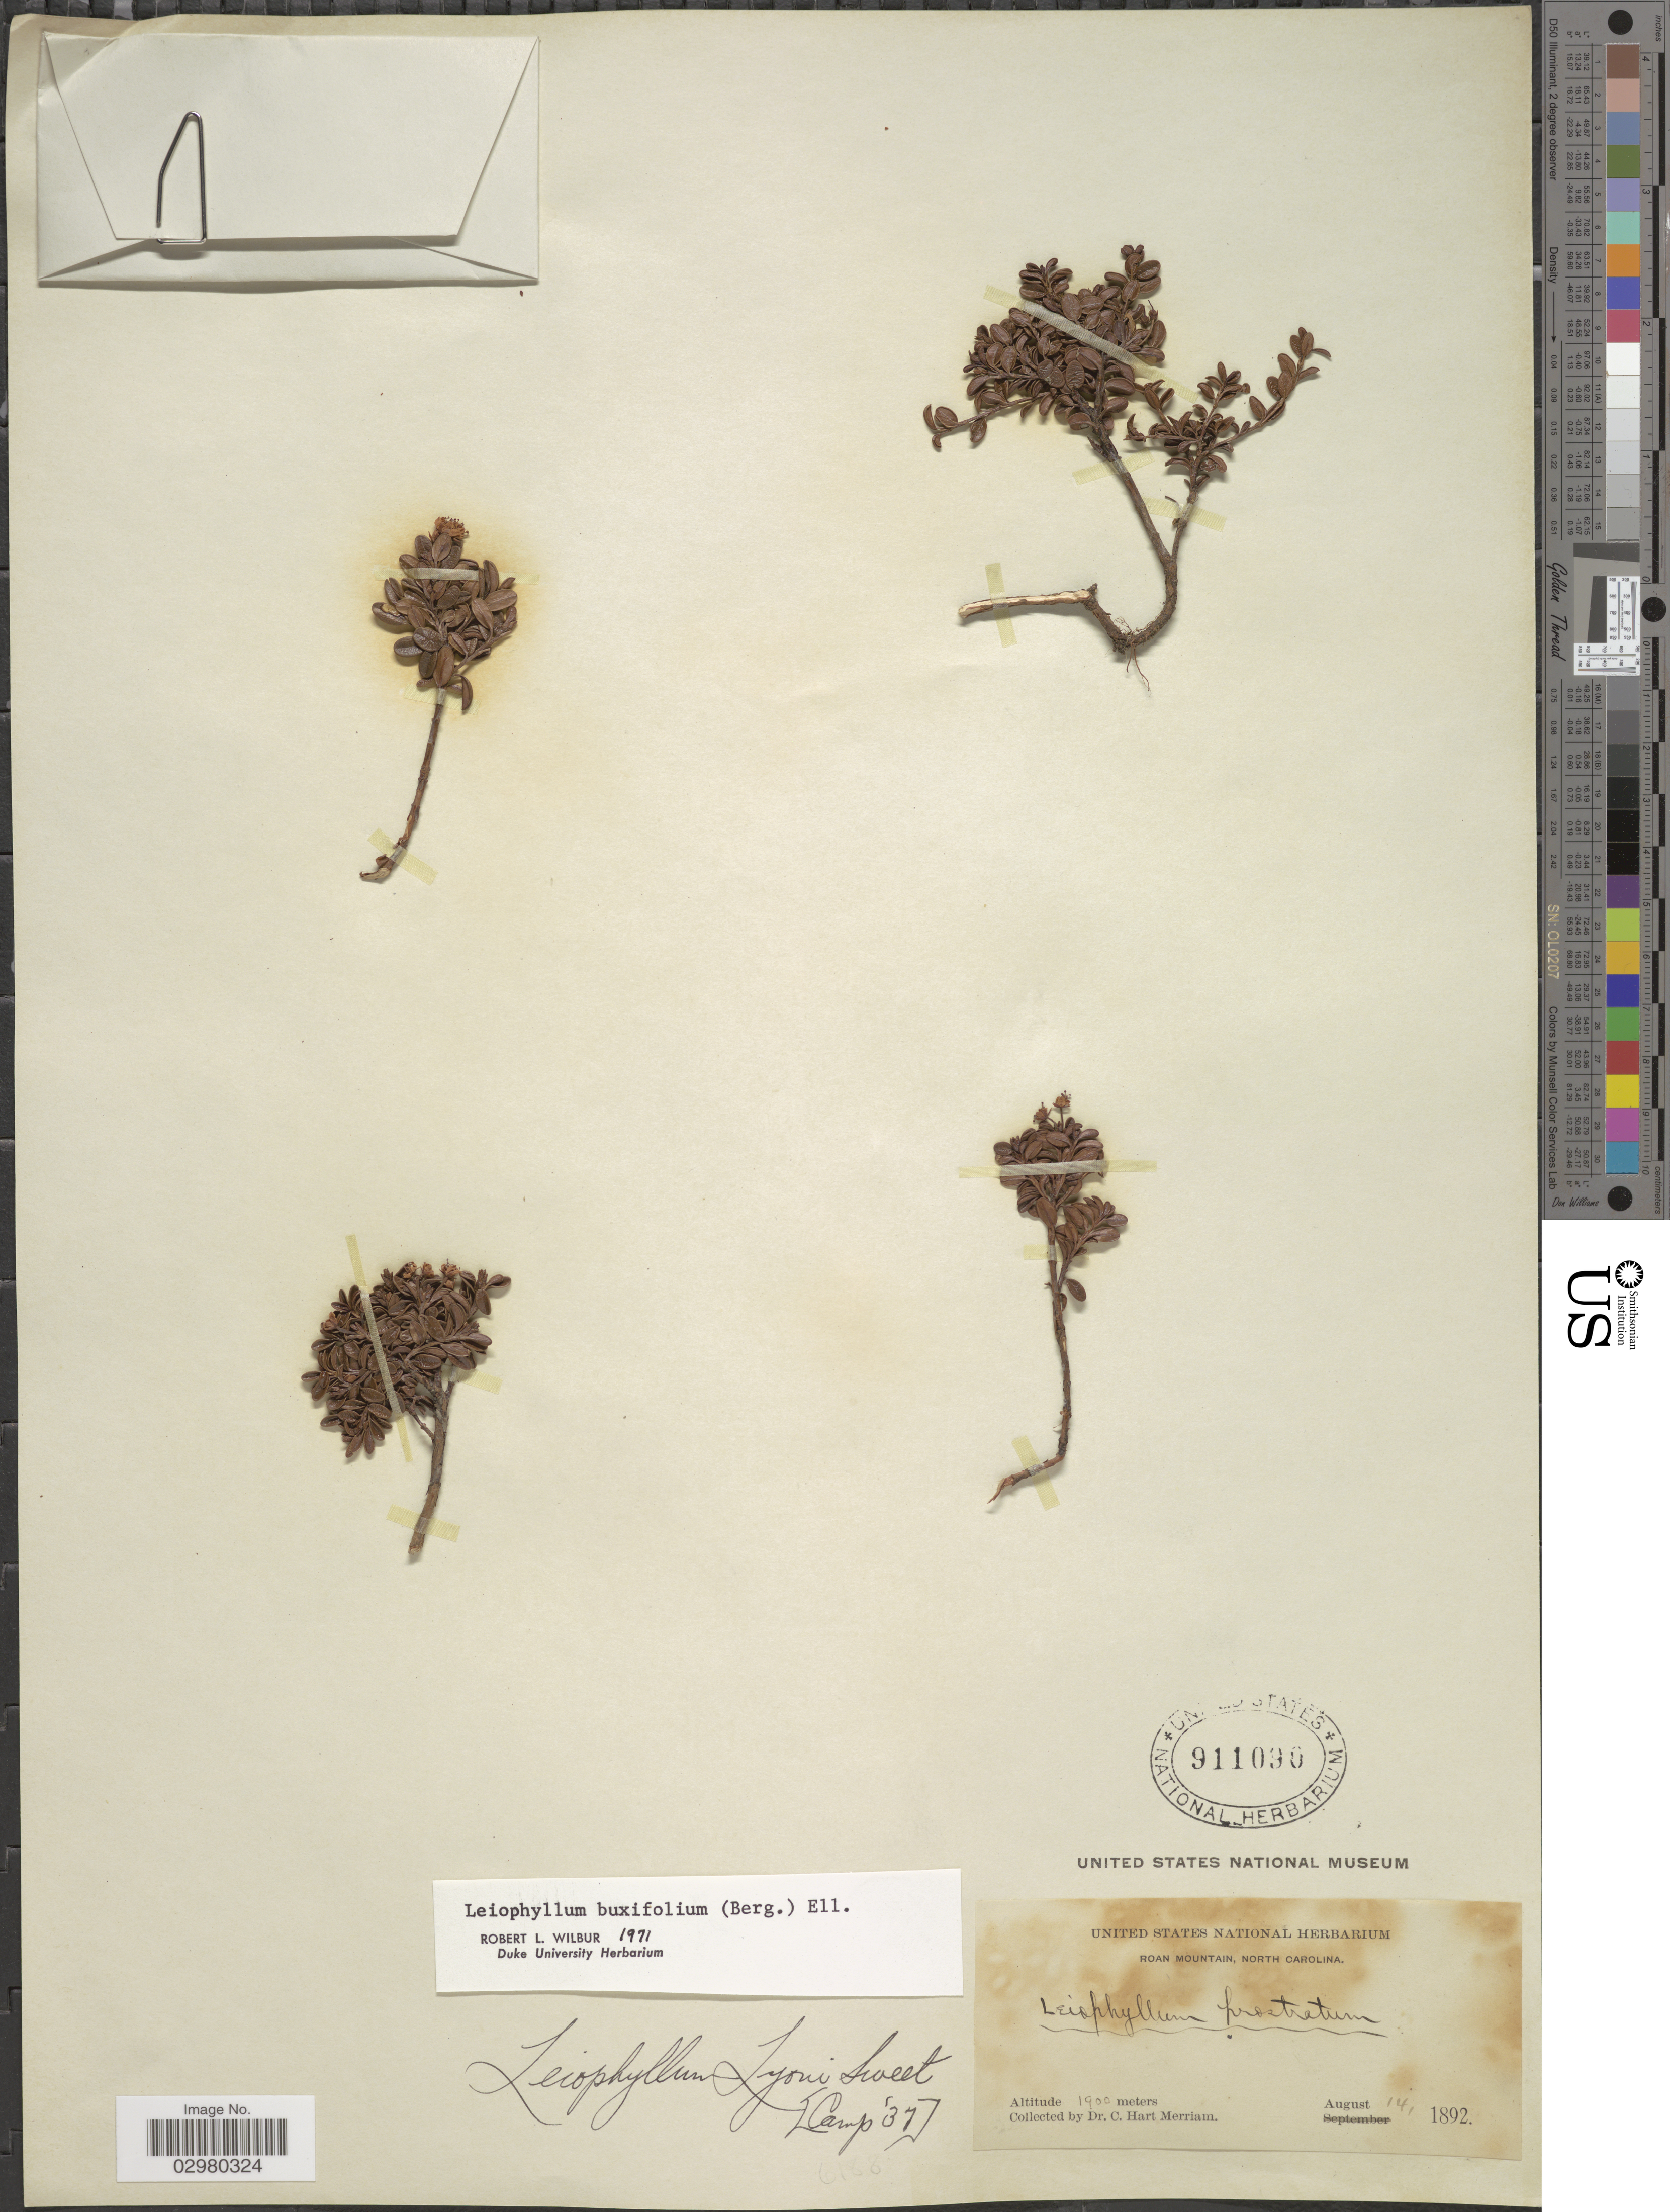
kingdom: Plantae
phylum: Tracheophyta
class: Magnoliopsida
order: Ericales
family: Ericaceae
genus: Leiophyllum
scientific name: Leiophyllum buxifolium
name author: (Bergius) Elliott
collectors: C. Merriam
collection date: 1892-08-14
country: United States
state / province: North Carolina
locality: Roan Mountain.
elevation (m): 1900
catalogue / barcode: US 911090